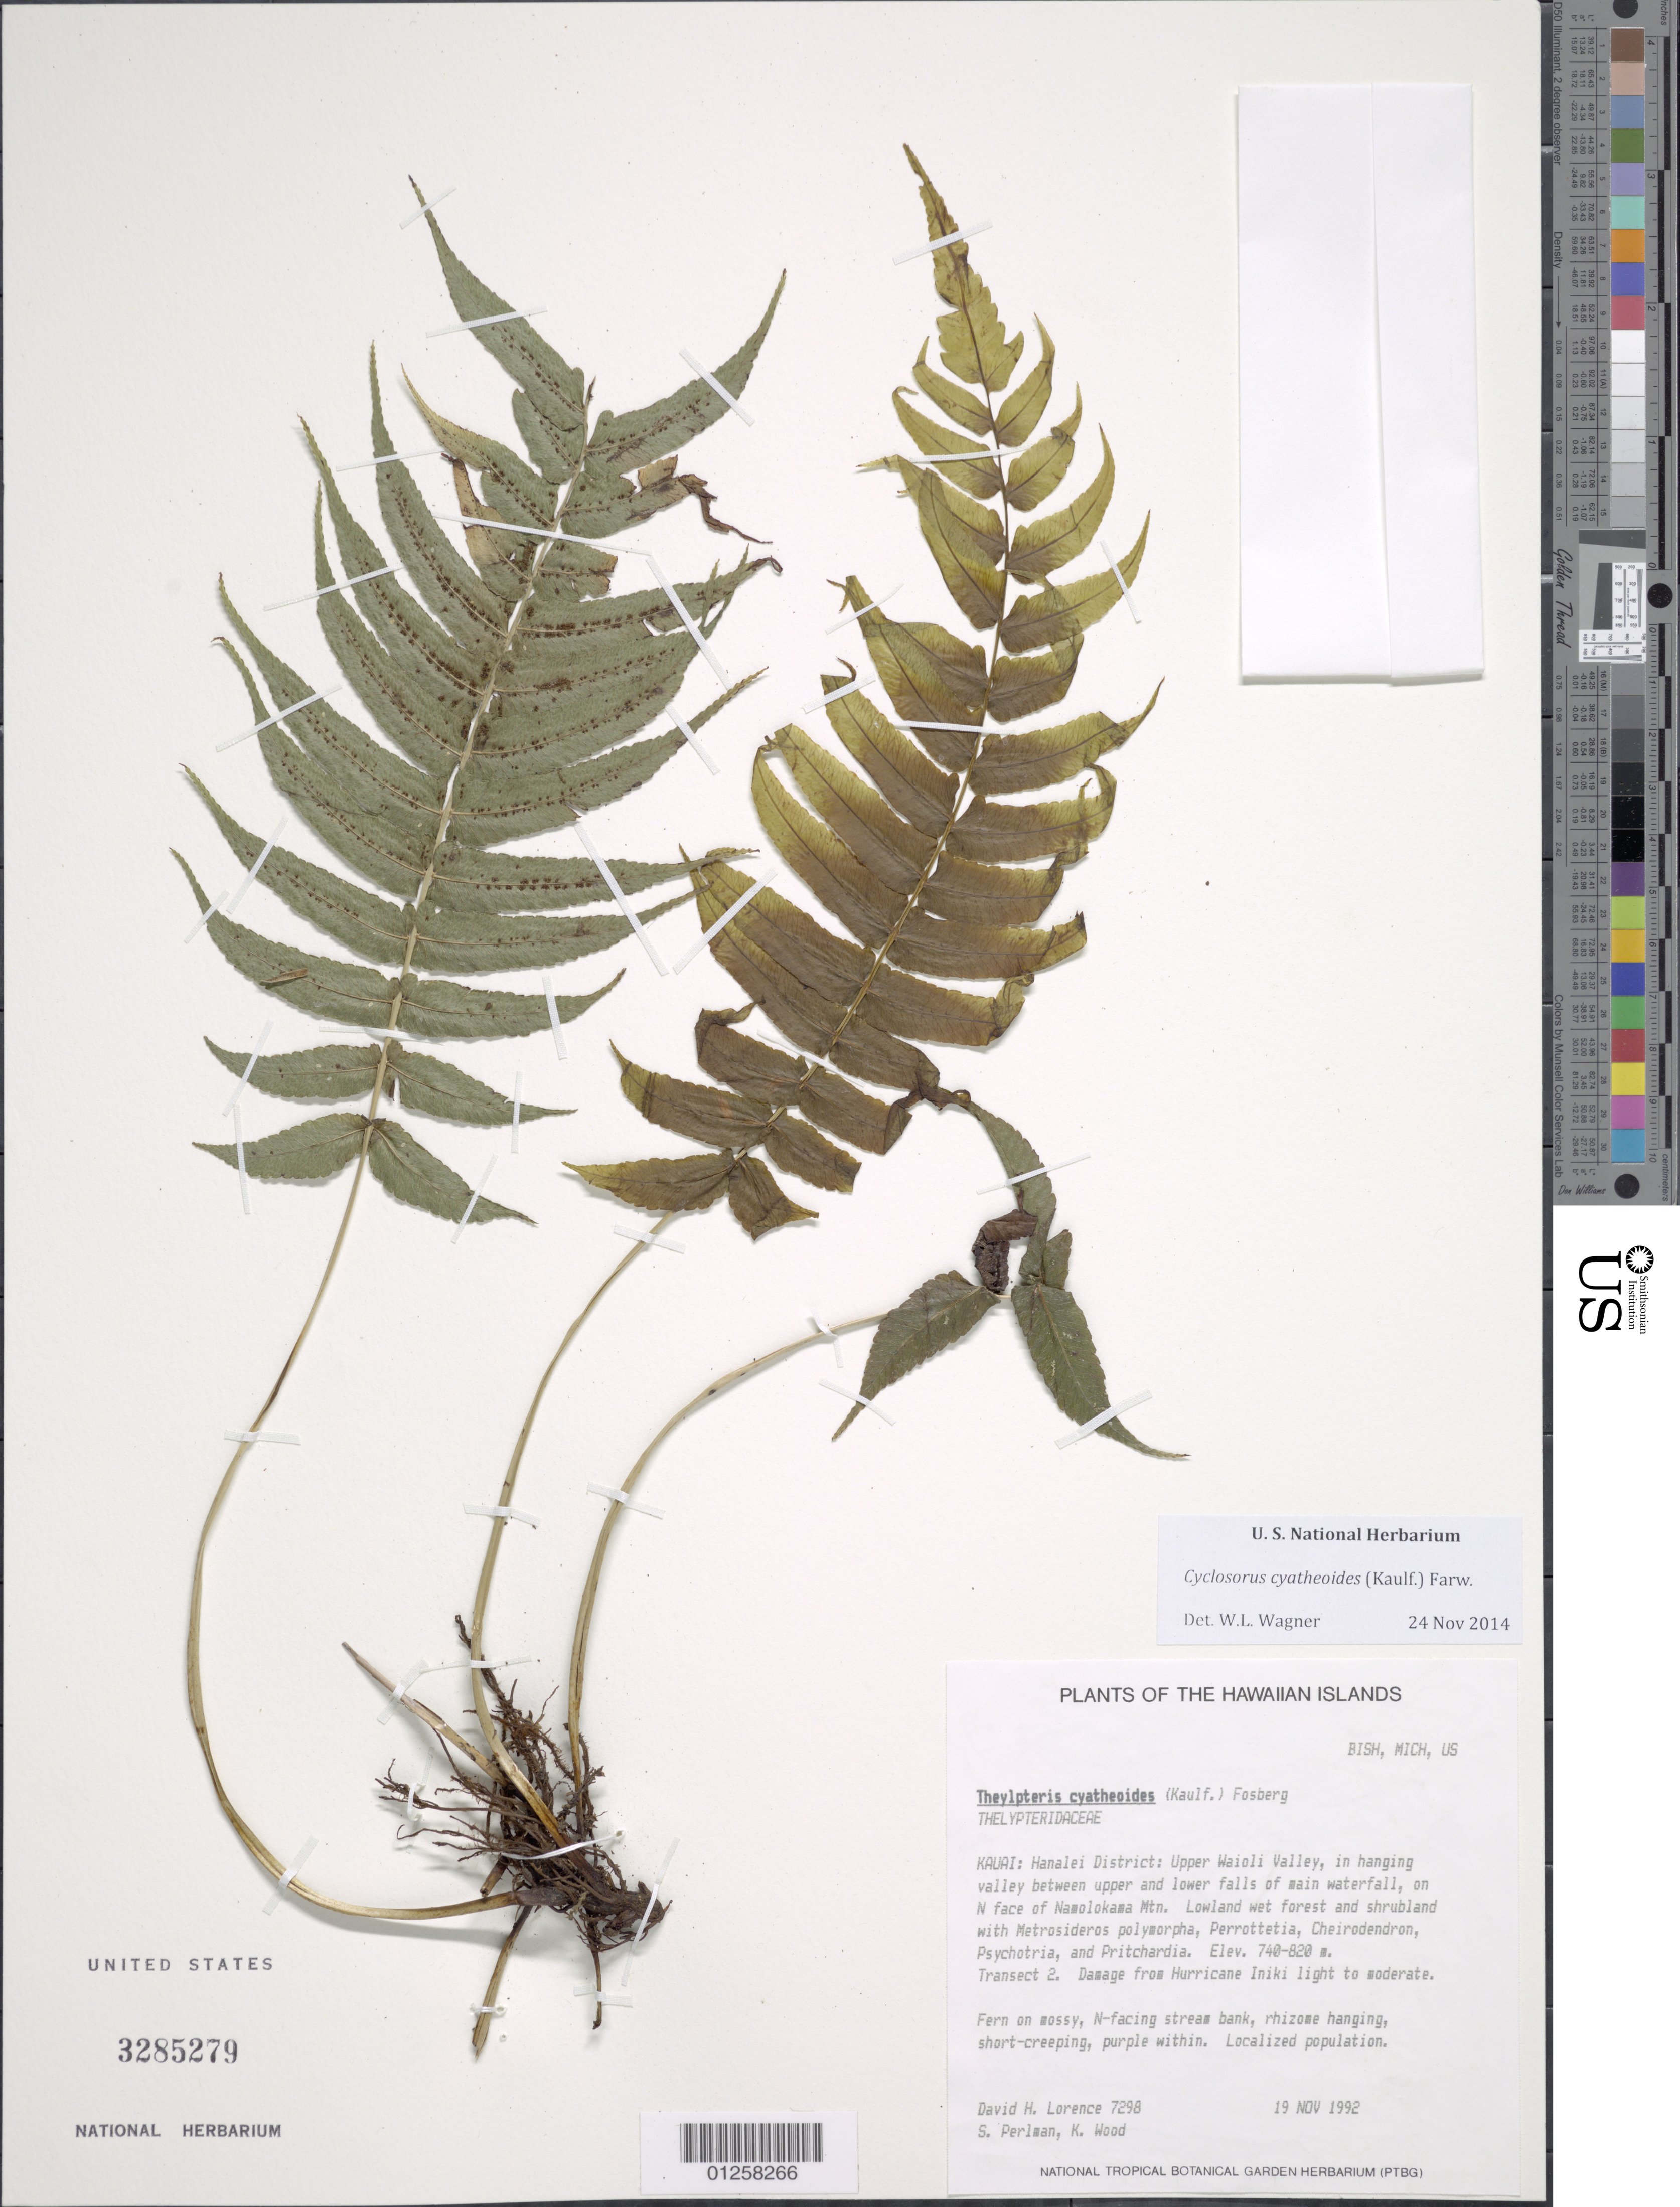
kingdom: Plantae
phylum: Tracheophyta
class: Polypodiopsida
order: Polypodiales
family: Thelypteridaceae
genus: Christella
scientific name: Christella cyatheoides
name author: (Kaulf.) Holttum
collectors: D. Lorence, S. P. Perlman & K. Wood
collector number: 7298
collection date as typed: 4 Nov 1992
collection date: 1992-11-04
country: United States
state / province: Hawaii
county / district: Kauai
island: Kaua'i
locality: Hanalei District, upper Waioli Valley, in hanging valley between upper and lower falls of main waterfall, on N face of Namolokama Mtn.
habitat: Lowland wet forest, stream bank.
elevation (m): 740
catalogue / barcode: US 3285279